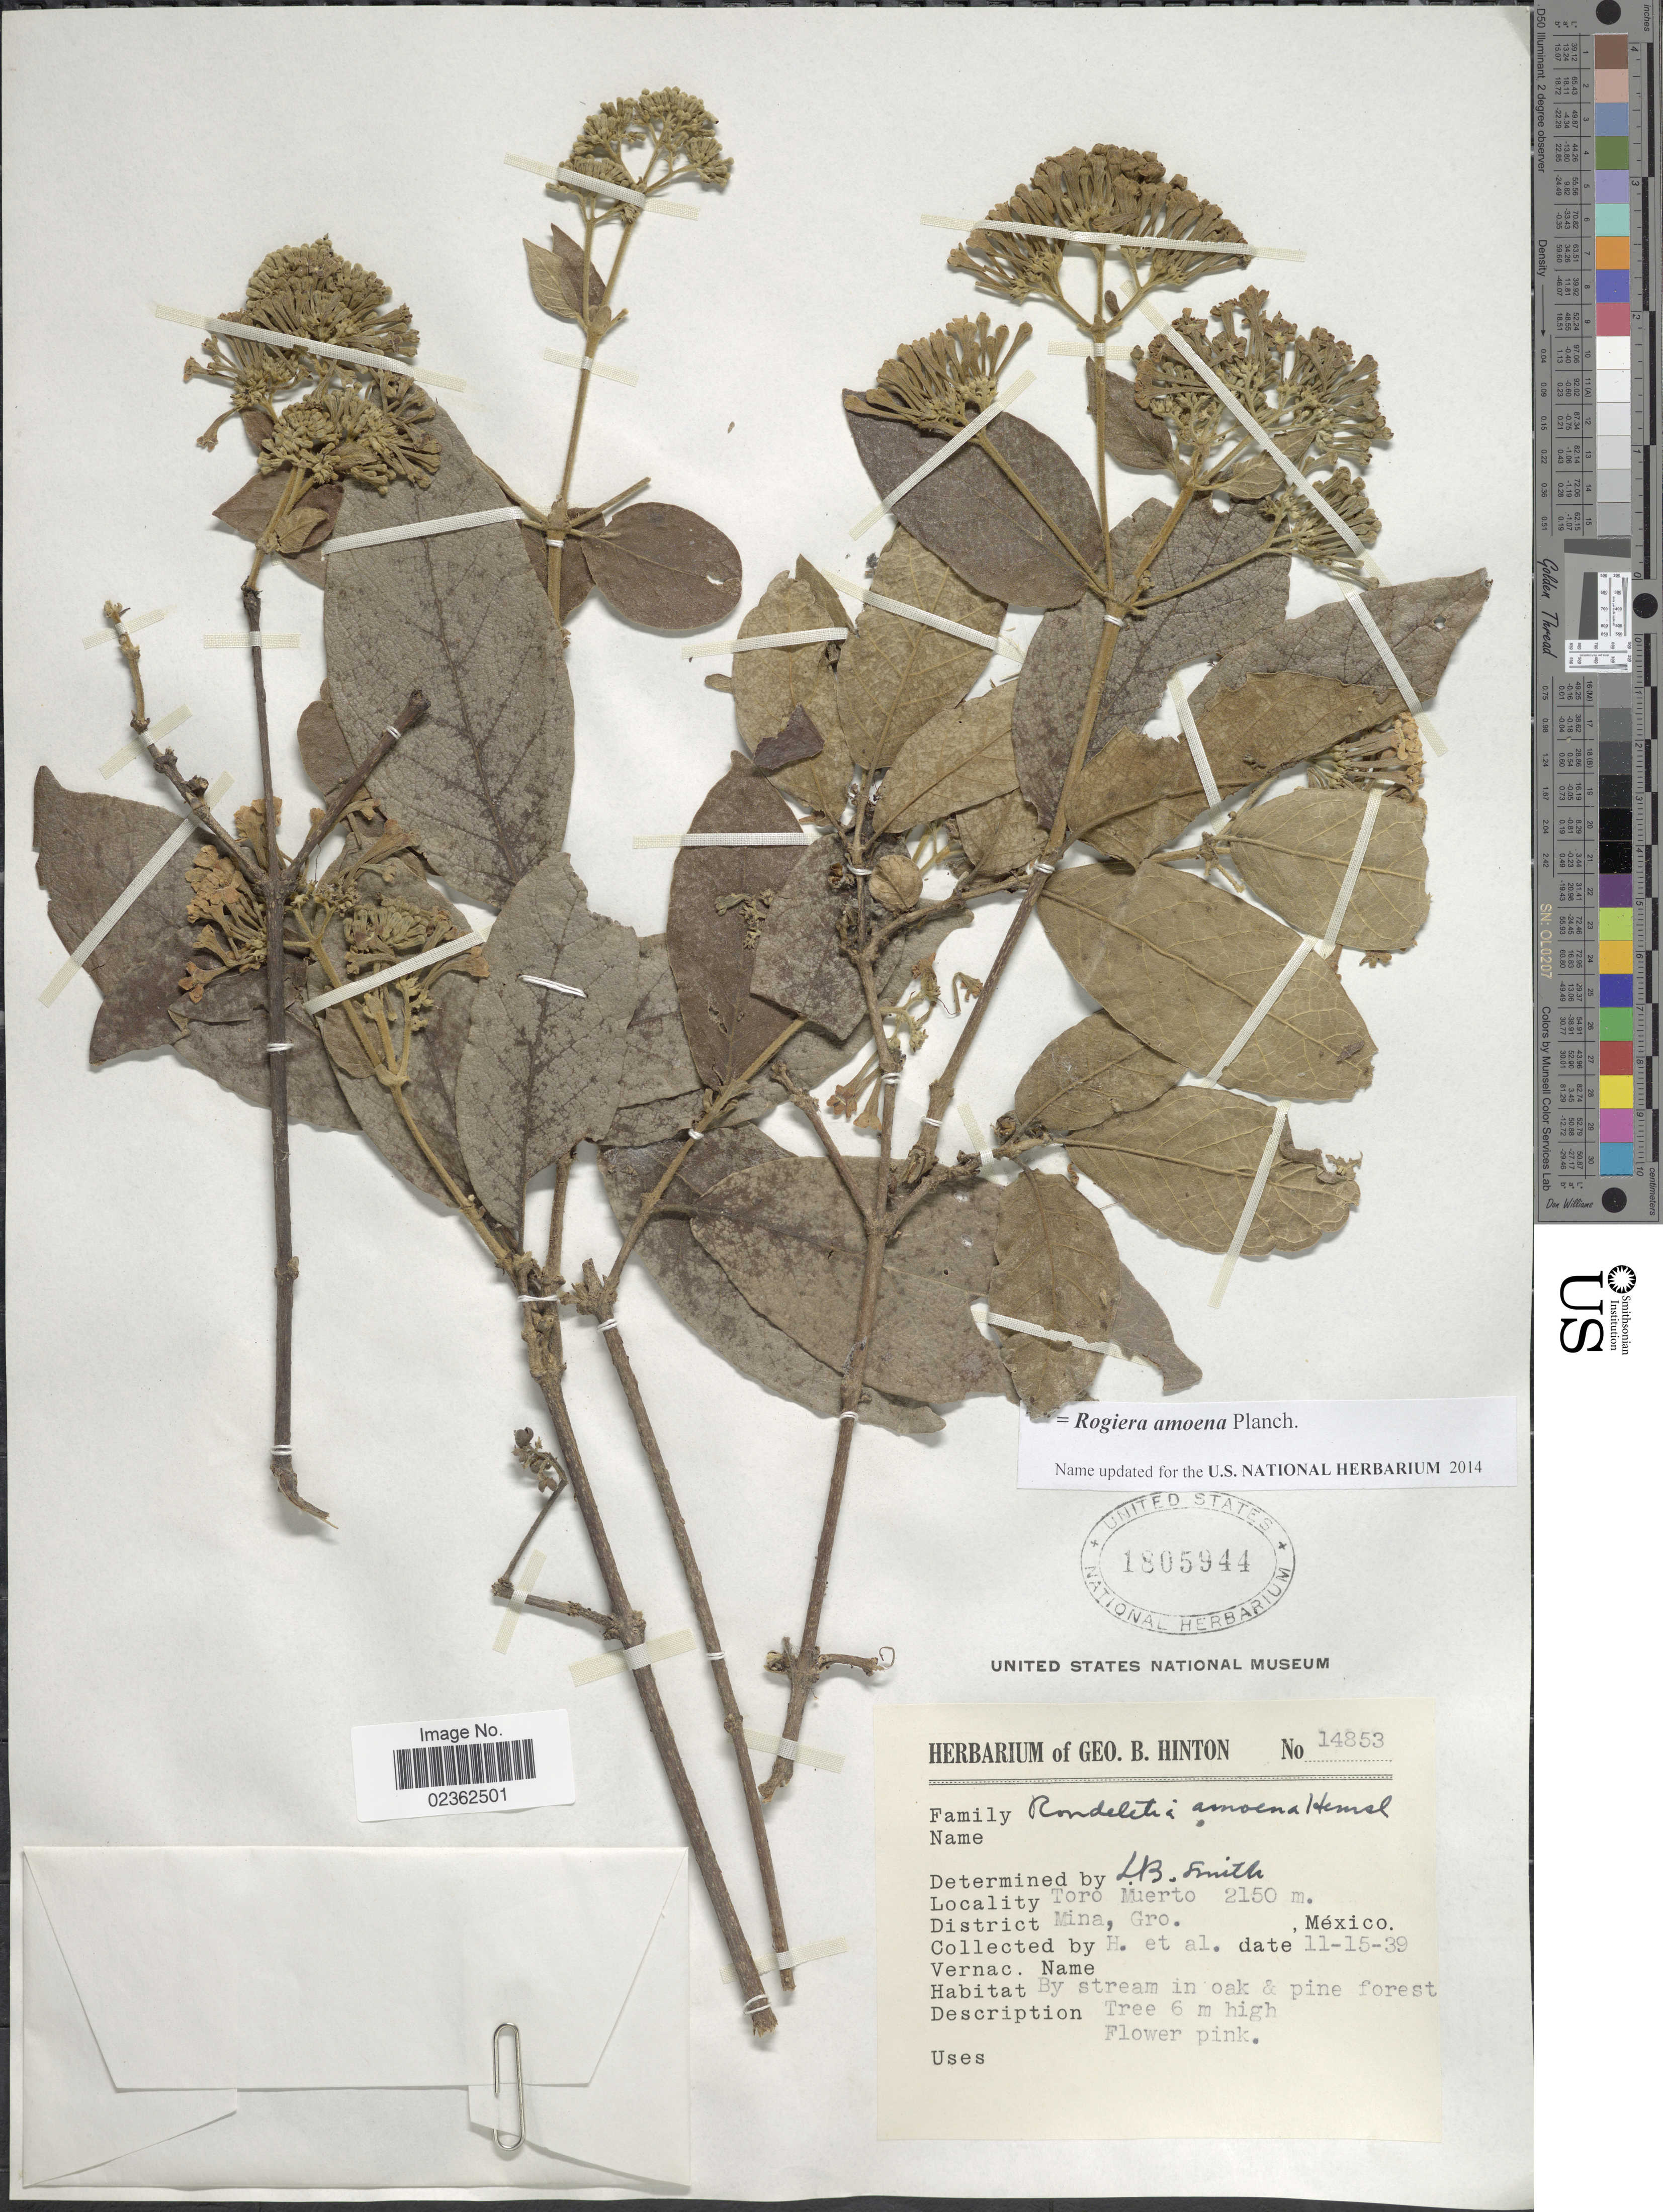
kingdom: Plantae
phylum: Tracheophyta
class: Magnoliopsida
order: Gentianales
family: Rubiaceae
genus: Rogiera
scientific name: Rogiera amoena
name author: Planch.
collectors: G. B. Hinton & et al.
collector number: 14853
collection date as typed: Transcribed d/m/y: 15/11/39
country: Mexico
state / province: Guerrero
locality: Toro Muerto, District Mina, by stream in oak & pine forest.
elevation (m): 2150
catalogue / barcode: US 1805944